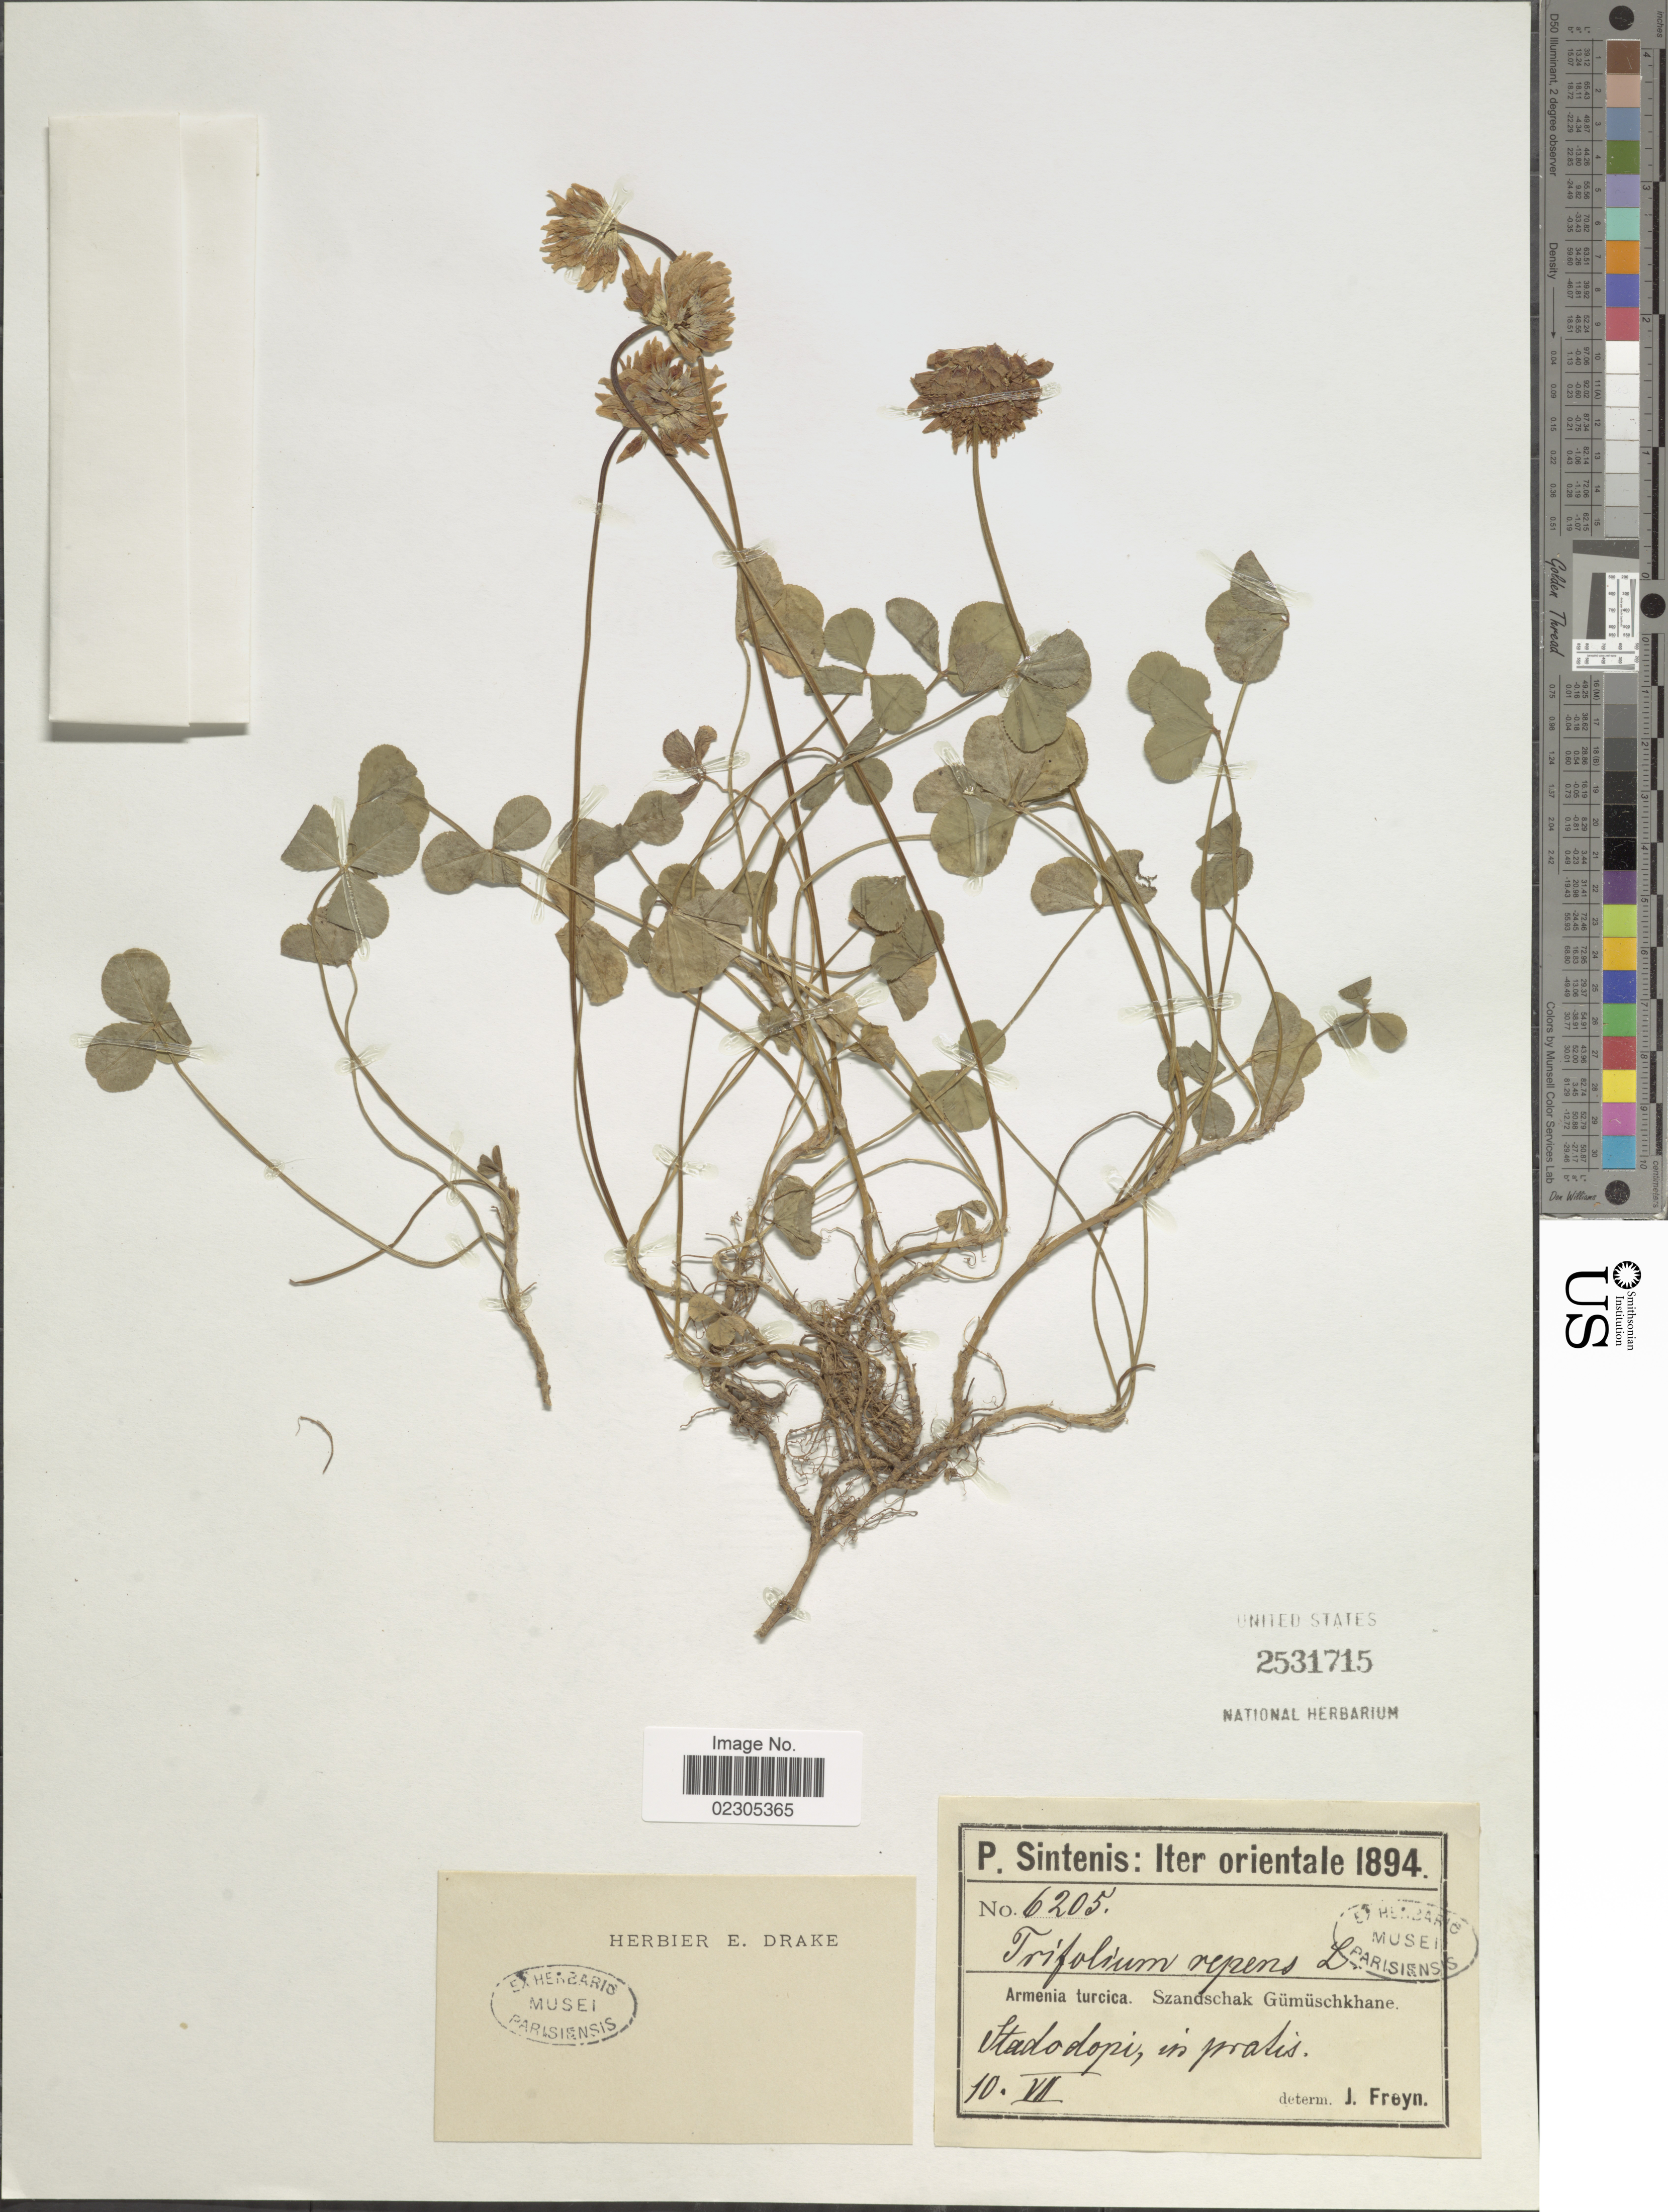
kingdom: Plantae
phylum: Tracheophyta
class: Magnoliopsida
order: Fabales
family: Fabaceae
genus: Trifolium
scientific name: Trifolium repens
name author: L.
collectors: P. Sintenis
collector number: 6205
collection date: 1894-07-10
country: Turkey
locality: Armenia turcica. Szandschak Gumuschkhane, Stadodopi, in pratis.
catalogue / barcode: US 2531715